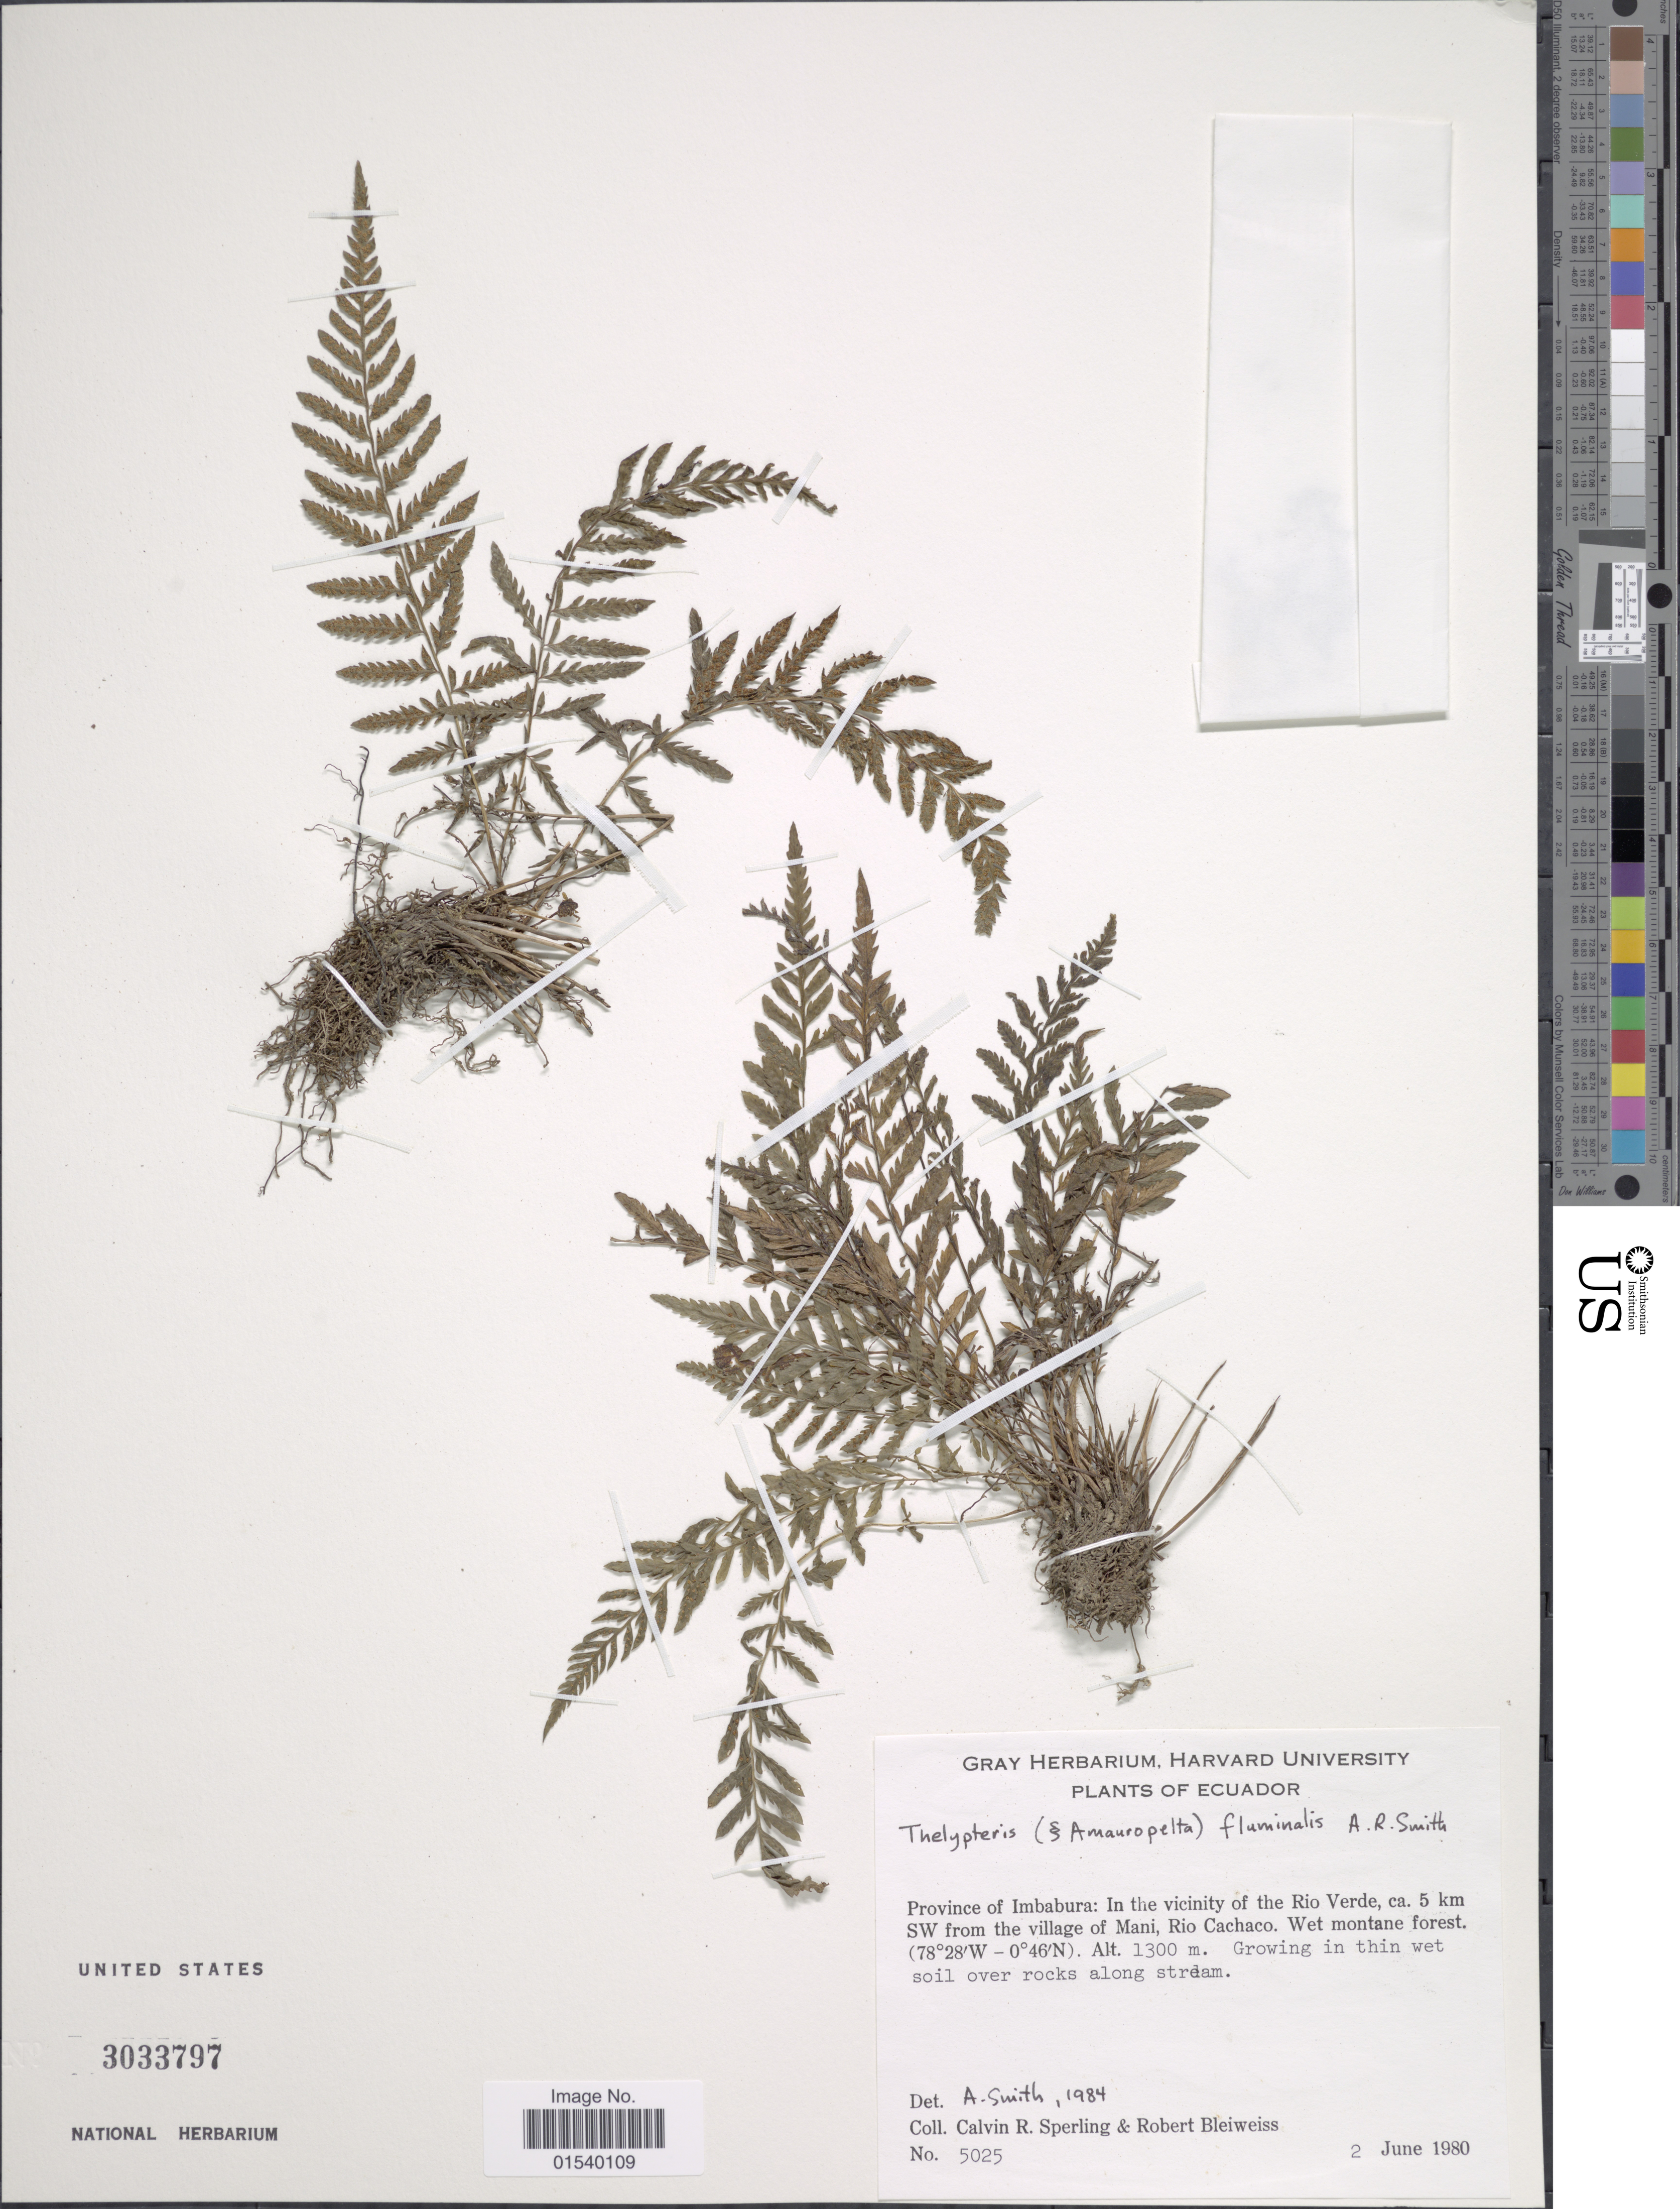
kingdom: Plantae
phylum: Tracheophyta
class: Polypodiopsida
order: Polypodiales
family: Thelypteridaceae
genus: Amauropelta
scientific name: Amauropelta fluminalis (A.R. Sm.) comb. nov., ined. 2015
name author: (A.R. Sm.)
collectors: C. R. Sperling & R. Bleiweiss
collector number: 5025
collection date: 1980-06-02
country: Ecuador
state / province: Imbabura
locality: In the vicinity of the Rio Verde, ca. 5 km SW from the village of Mani, Rio Cachaco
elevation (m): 1300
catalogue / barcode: US 3033797